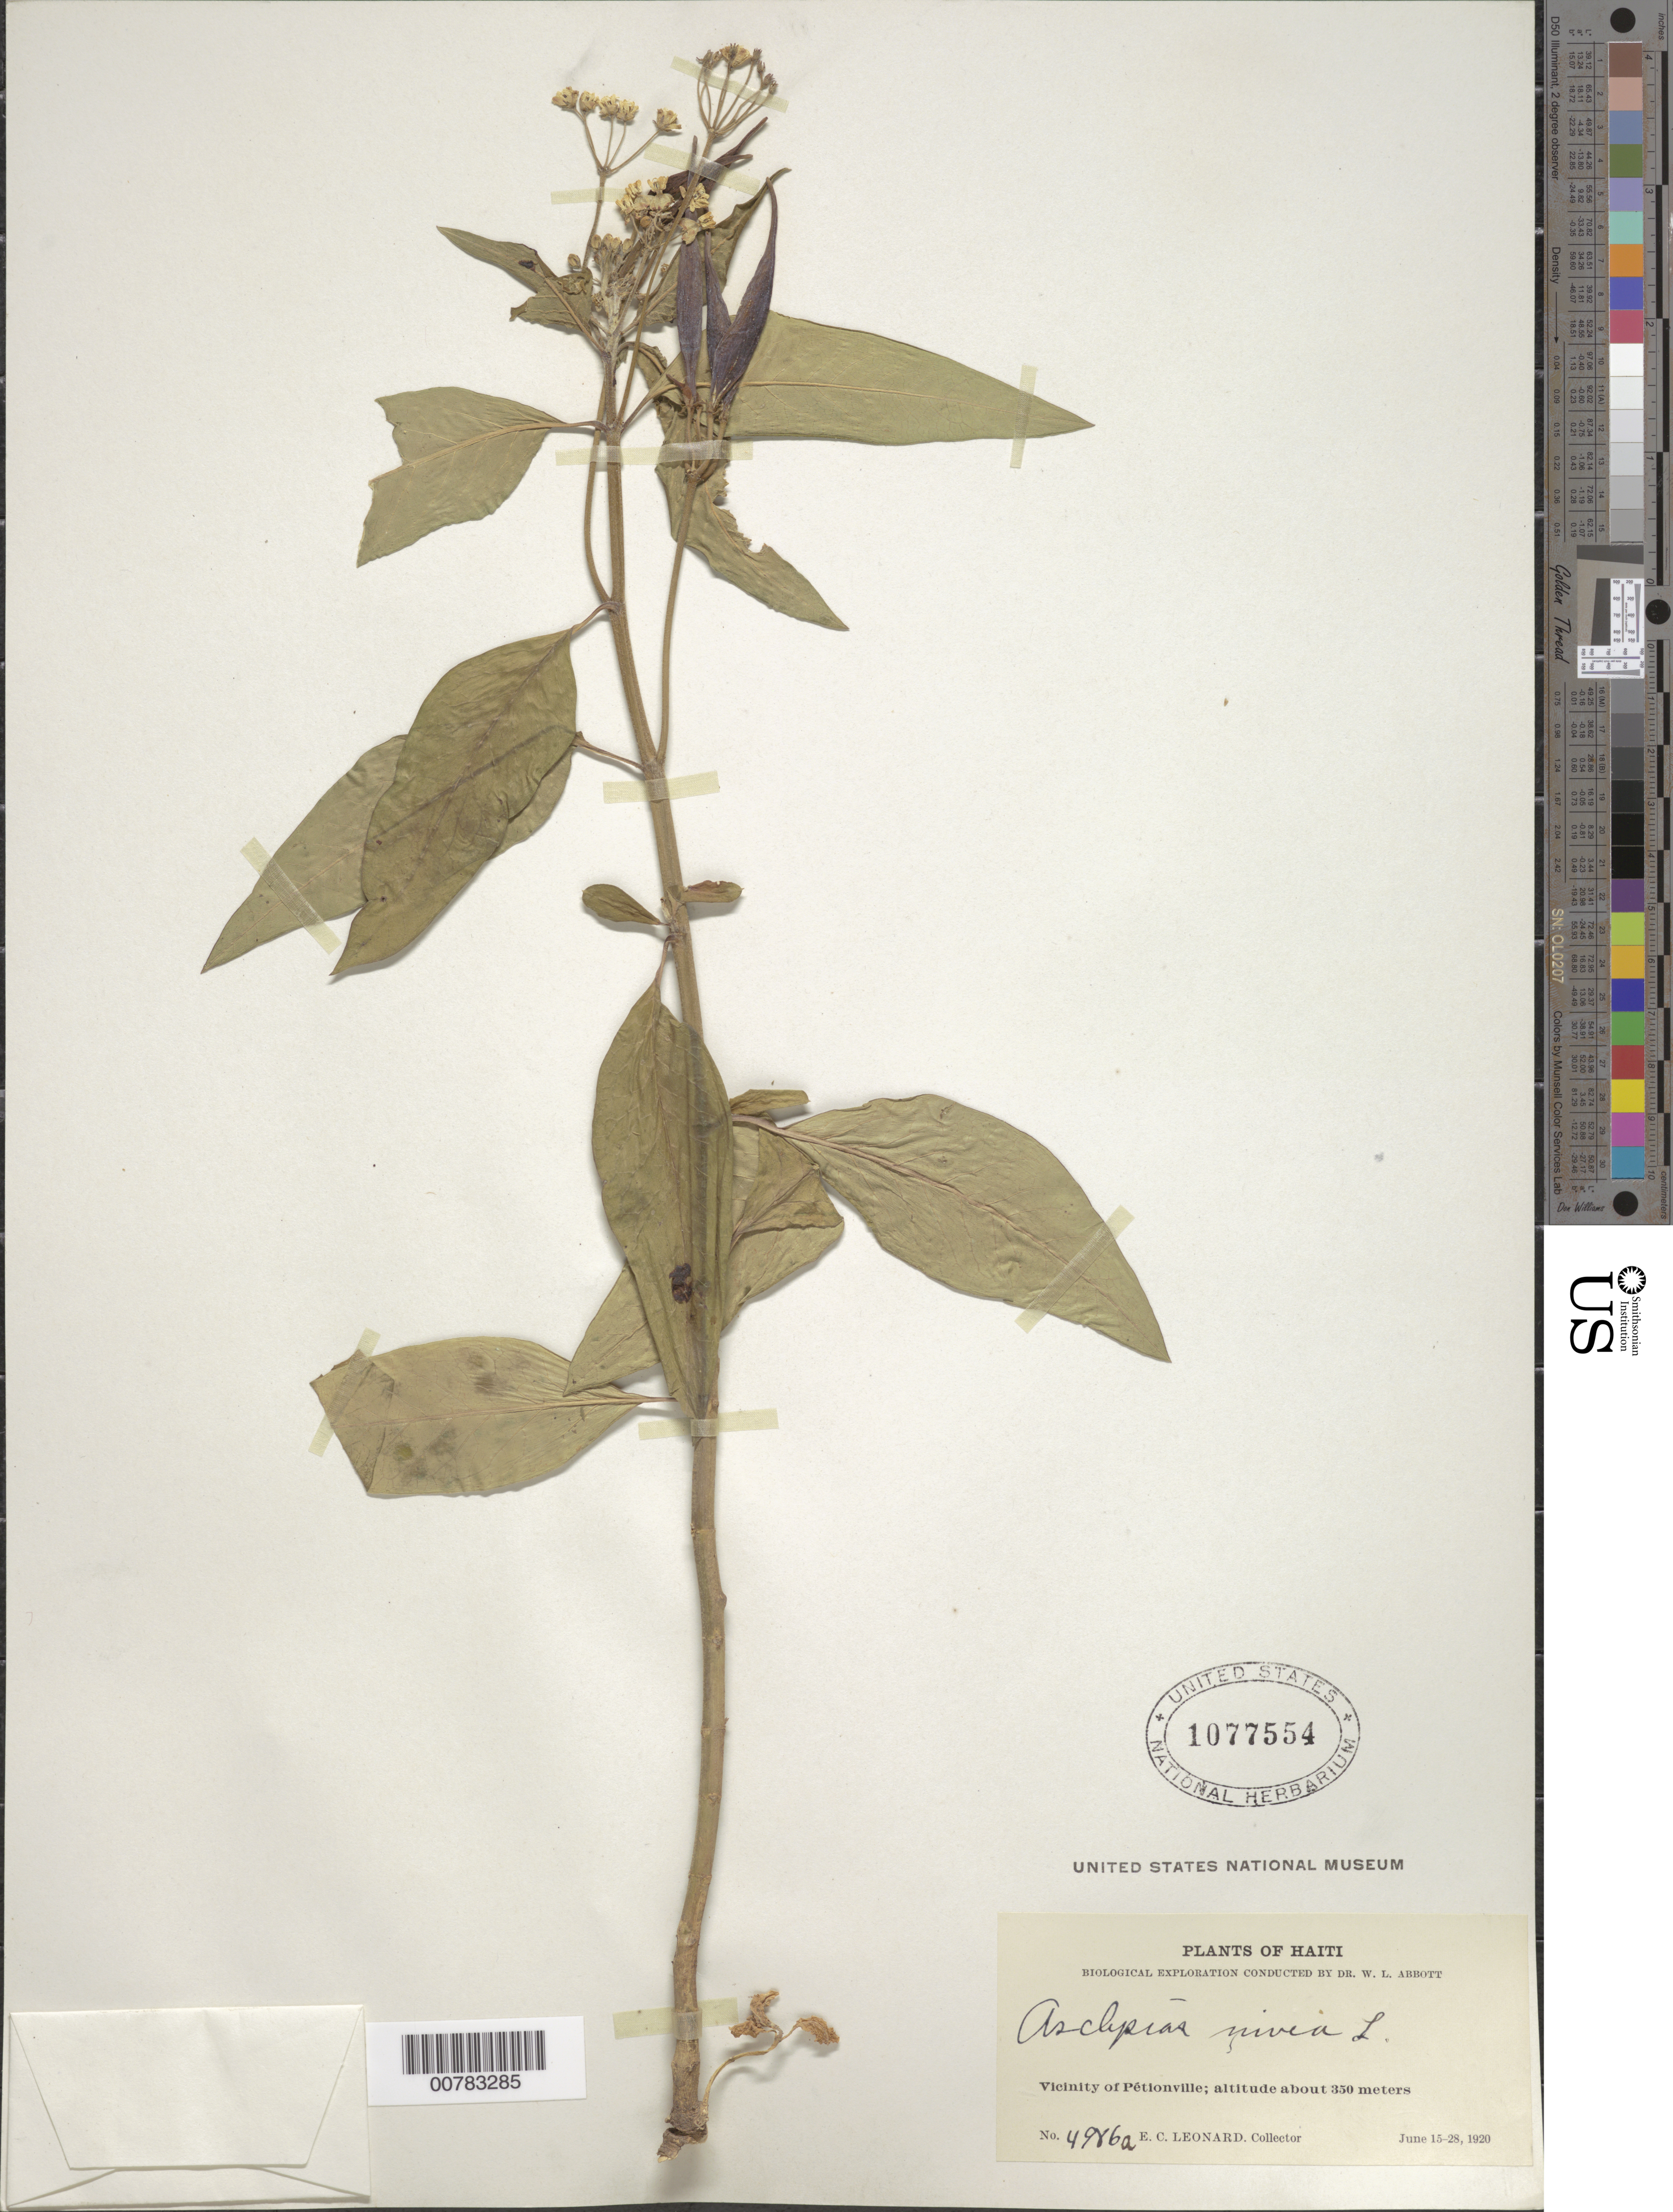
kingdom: Plantae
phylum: Tracheophyta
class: Magnoliopsida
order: Gentianales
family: Apocynaceae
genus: Asclepias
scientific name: Asclepias nivea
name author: L.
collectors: E. C. Leonard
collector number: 4986a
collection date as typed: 15 Jun 1920 28 Jun 1920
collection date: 1920-06-15/1920-06-28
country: Haiti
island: Hispaniola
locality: Vicinity of Pétionville.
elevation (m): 350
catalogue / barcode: US 1077554